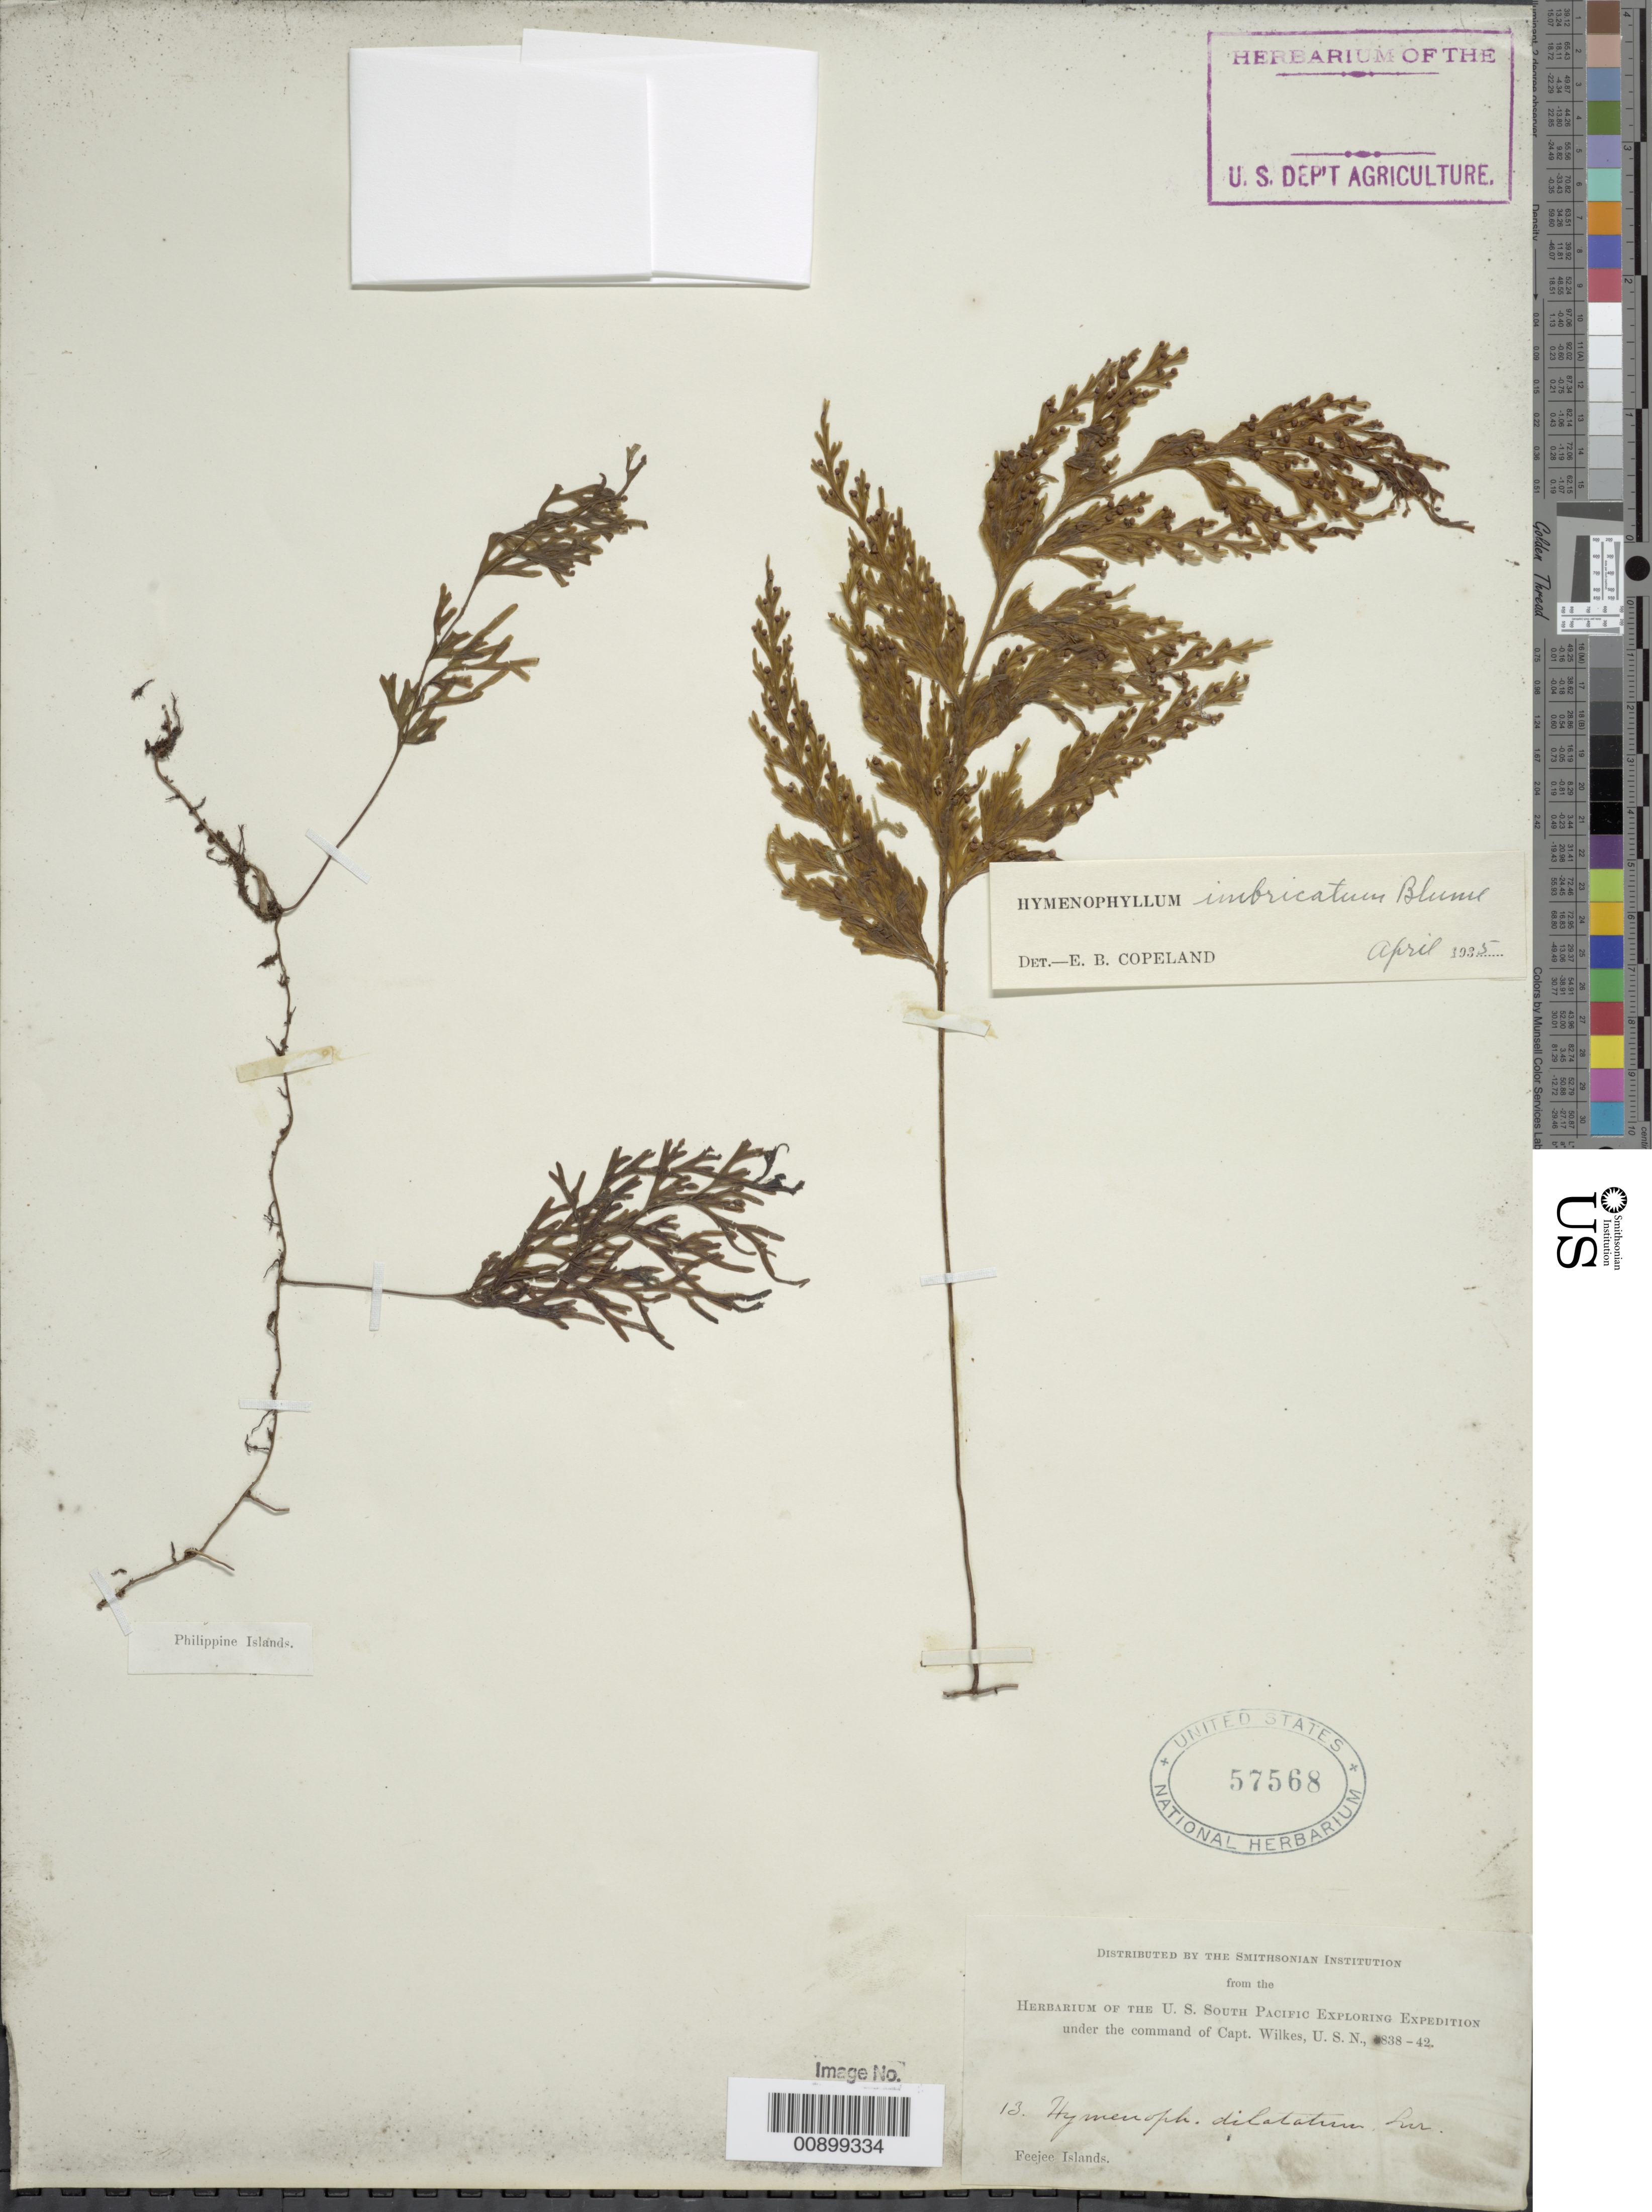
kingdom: Plantae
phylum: Tracheophyta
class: Polypodiopsida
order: Hymenophyllales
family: Hymenophyllaceae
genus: Hymenophyllum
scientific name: Hymenophyllum dilatatum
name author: Sw.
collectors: Wilkes Explor. Exped.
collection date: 1838/1842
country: Fiji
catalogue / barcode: US 57568